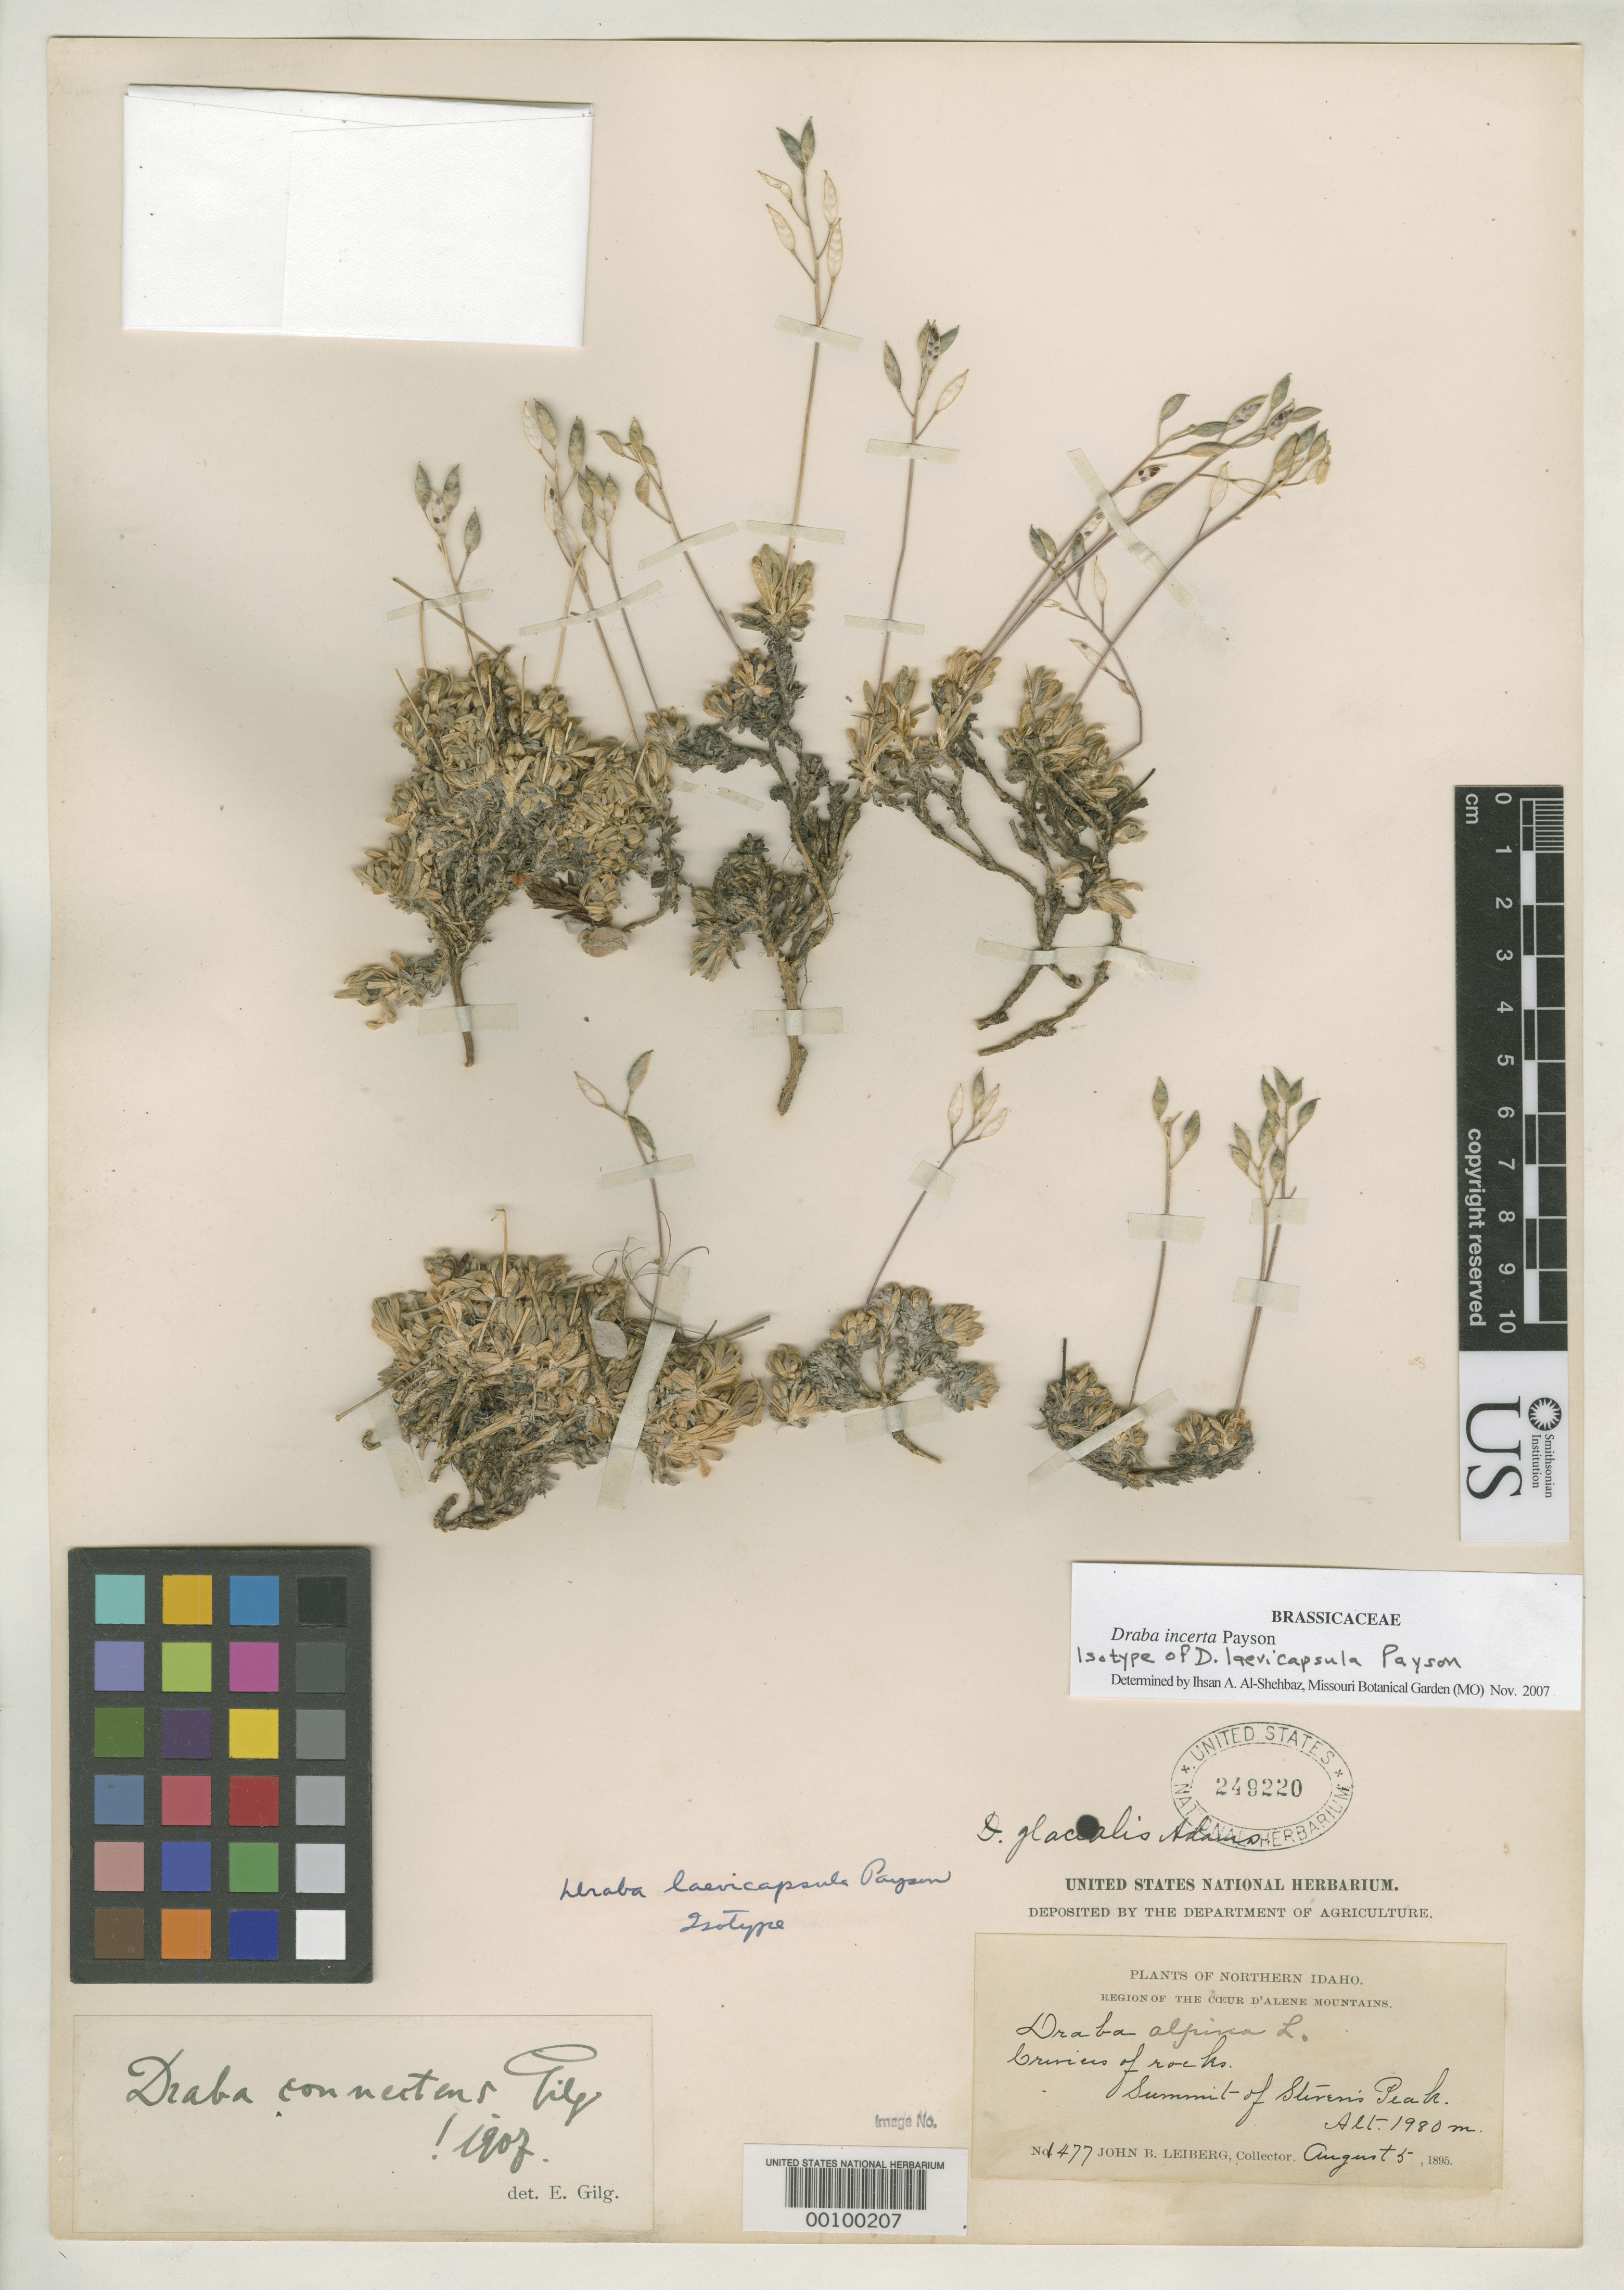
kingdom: Plantae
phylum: Tracheophyta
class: Magnoliopsida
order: Brassicales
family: Brassicaceae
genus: Draba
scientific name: Draba laevicapsula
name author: Payson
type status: Isotype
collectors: J. Leiberg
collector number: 1477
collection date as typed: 05 Aug 1895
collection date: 1895-08-05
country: United States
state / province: Idaho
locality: Summit of Steven's Peak, Coeur d'Alene Mountains.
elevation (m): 1980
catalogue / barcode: US 249220